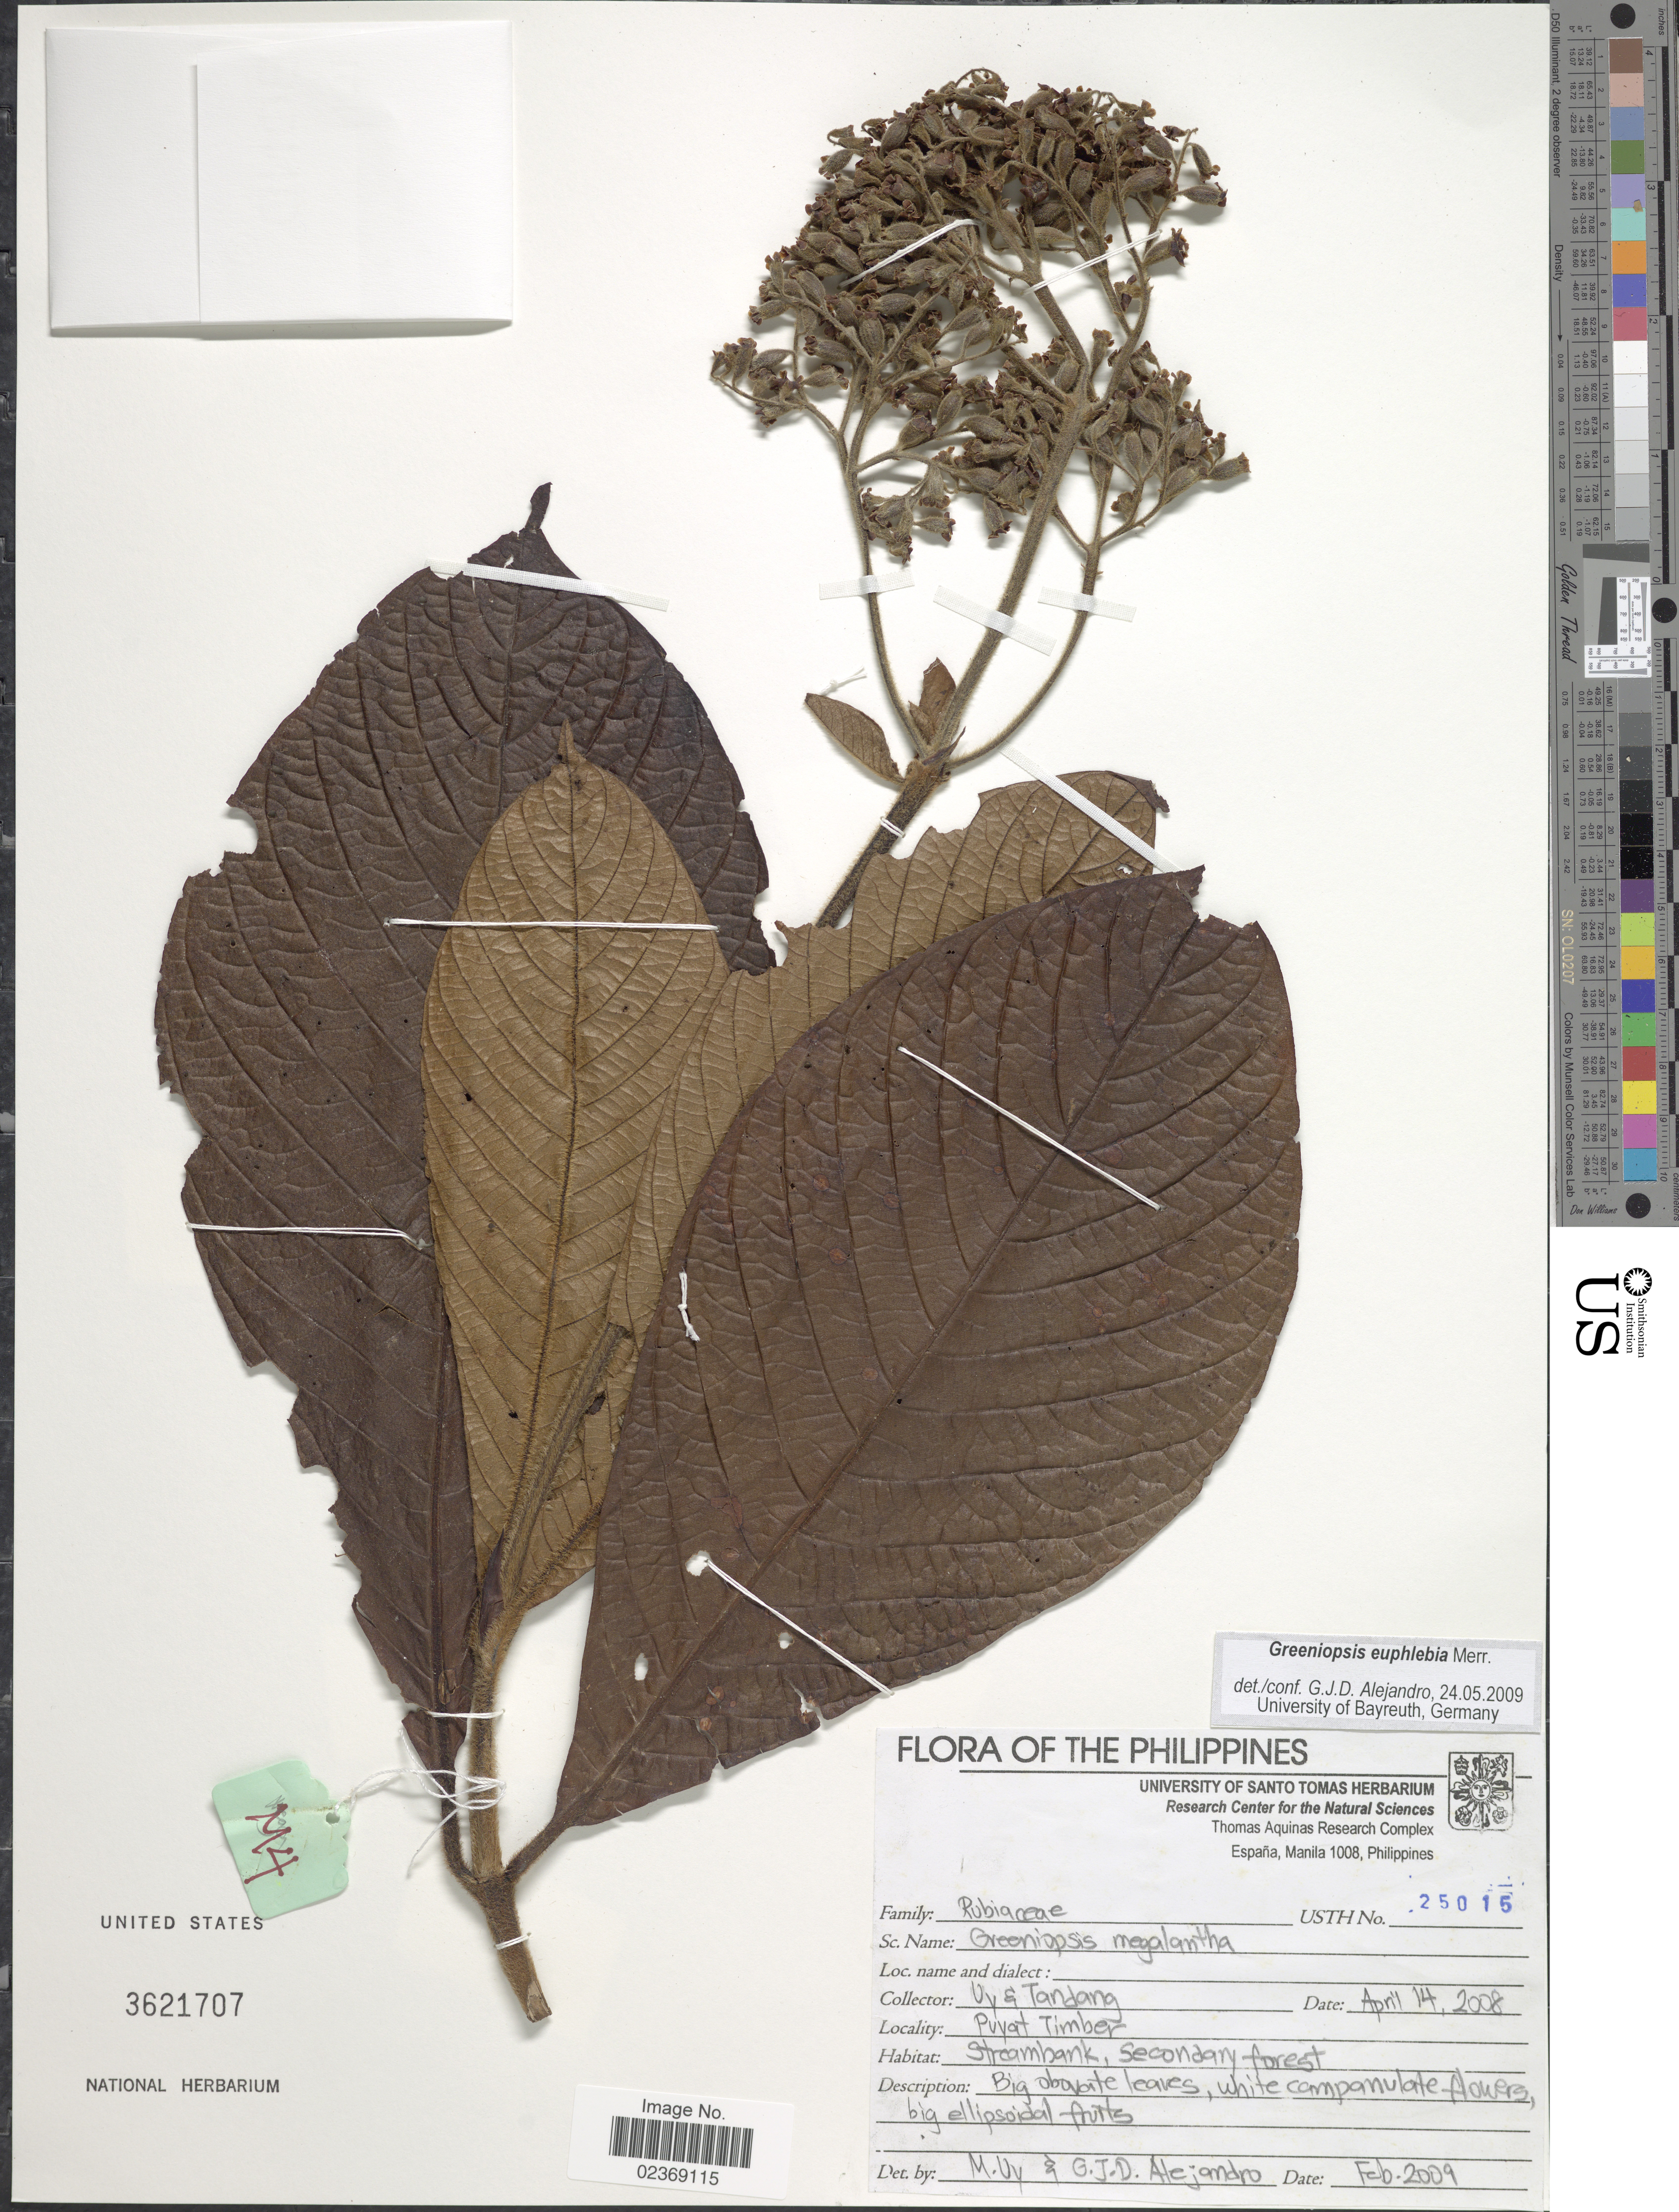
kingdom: Plantae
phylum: Tracheophyta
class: Magnoliopsida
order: Gentianales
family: Rubiaceae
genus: Greeniopsis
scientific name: Greeniopsis euphlebia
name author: Merr.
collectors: M. Uy & Tandang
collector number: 25015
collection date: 2008-04-14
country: Philippines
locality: Puyat Timber, Streambank, Secondary forest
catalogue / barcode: US 3621707